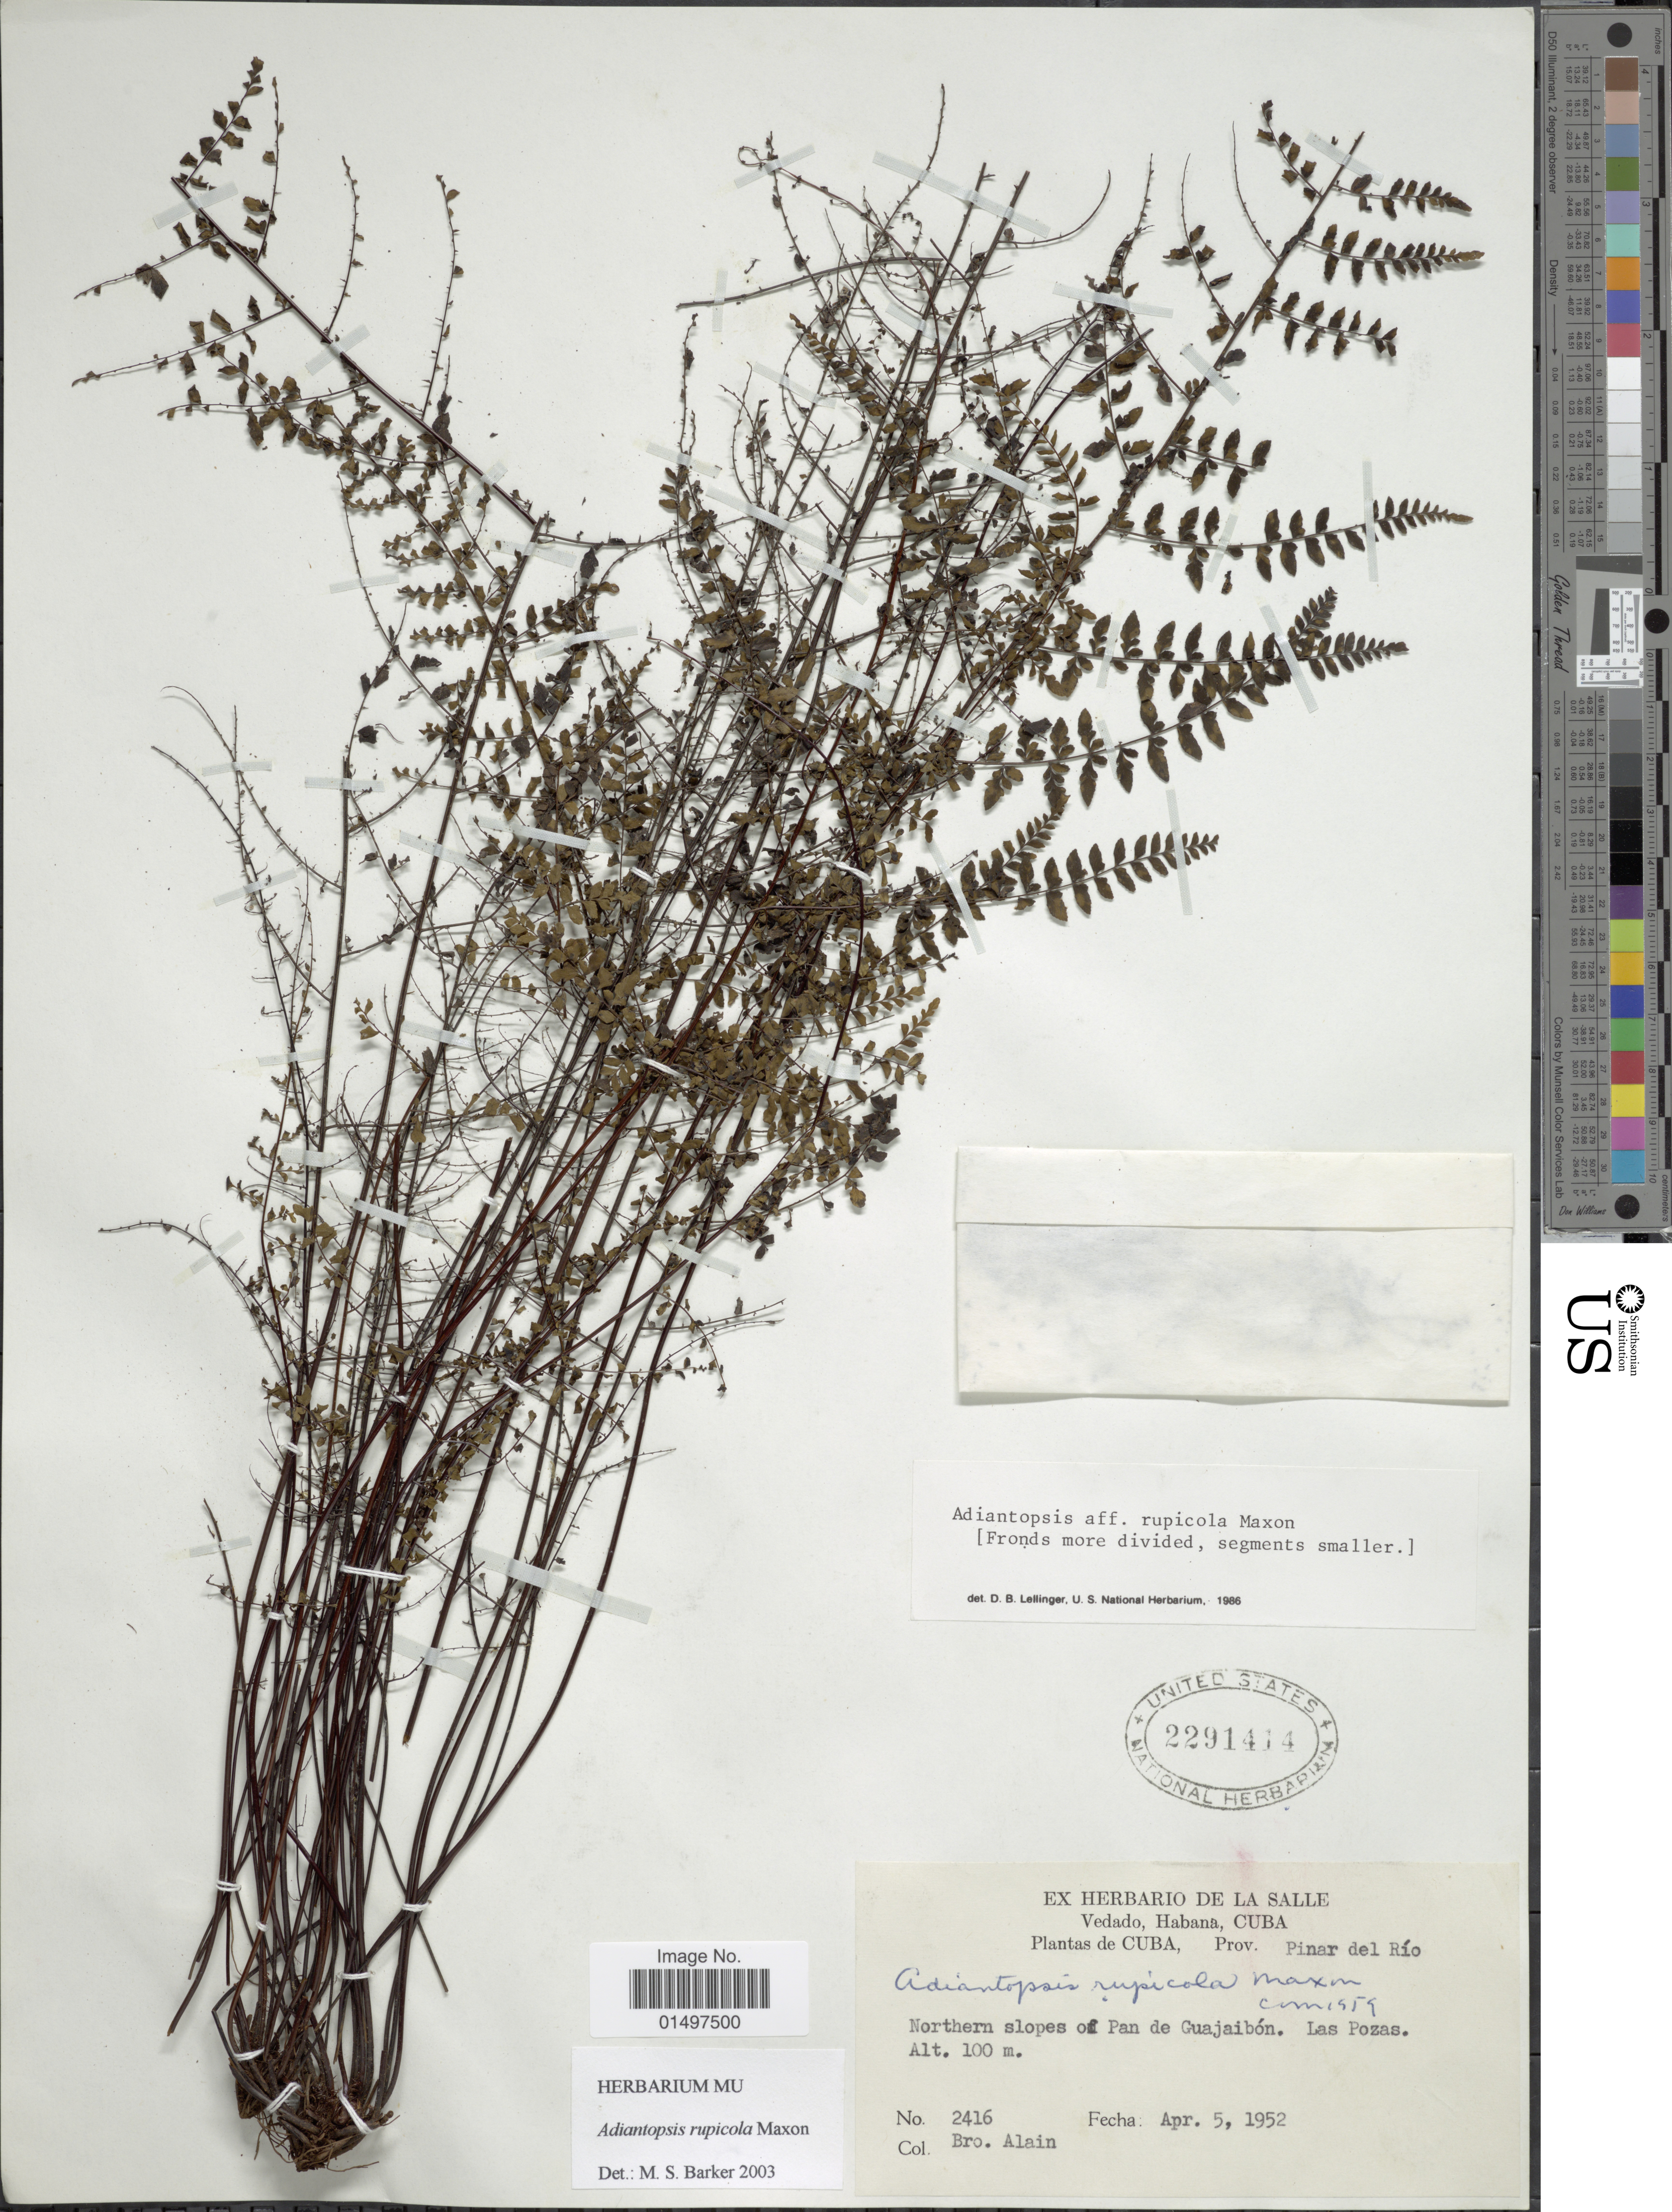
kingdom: Plantae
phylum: Tracheophyta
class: Polypodiopsida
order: Polypodiales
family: Pteridaceae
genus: Adiantopsis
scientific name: Adiantopsis rupicola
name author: Maxon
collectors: Bro. Alain - DO NOT USE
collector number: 2416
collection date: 1952-04-05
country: Cuba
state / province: Pinar del Río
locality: Prov. Pinar del Rio. Northern slopes of Pan de Guajaibon. Las Pozas.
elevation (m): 100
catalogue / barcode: US 2291414